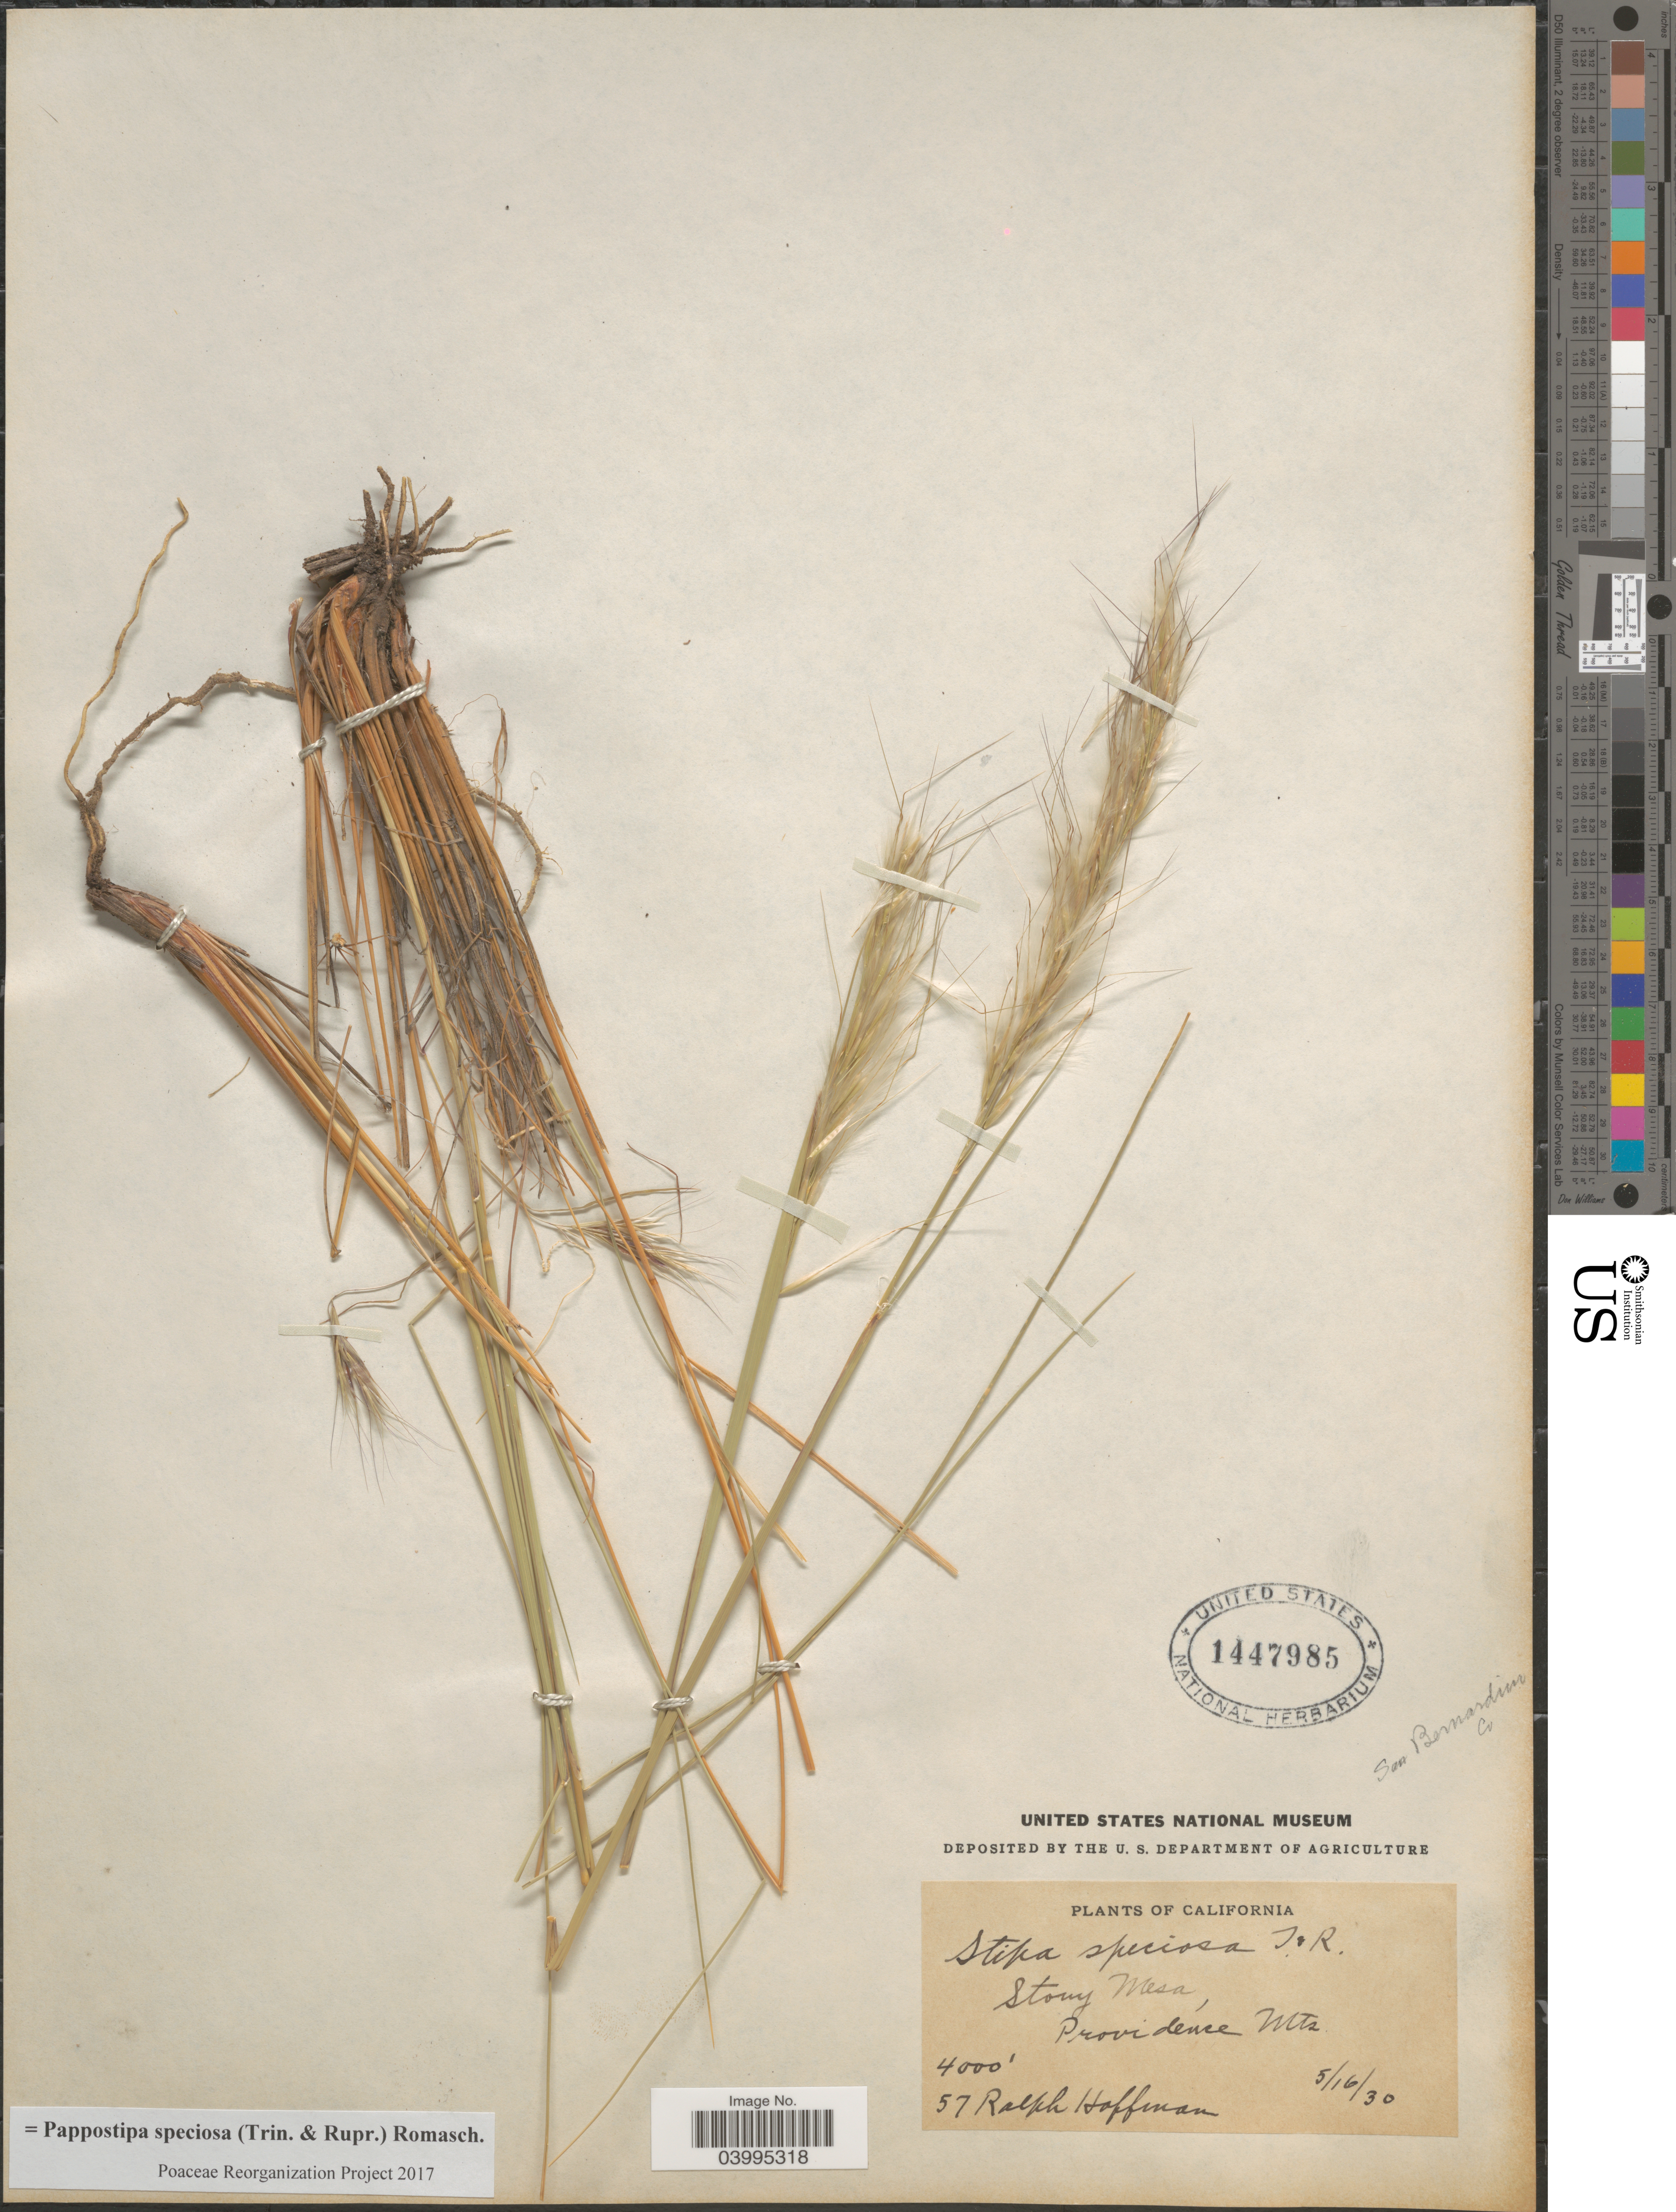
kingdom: Plantae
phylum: Tracheophyta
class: Liliopsida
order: Poales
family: Poaceae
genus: Pappostipa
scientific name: Pappostipa speciosa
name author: (Trin. & Rupr.) Romasch.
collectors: R. Hoffman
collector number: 57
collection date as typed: Transcribed d/m/y: 16/5/30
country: United States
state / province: California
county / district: San Bernardino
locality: San Bernardino Co. Stony Mesa, Providence Mts.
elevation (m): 1219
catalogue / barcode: US 1447985